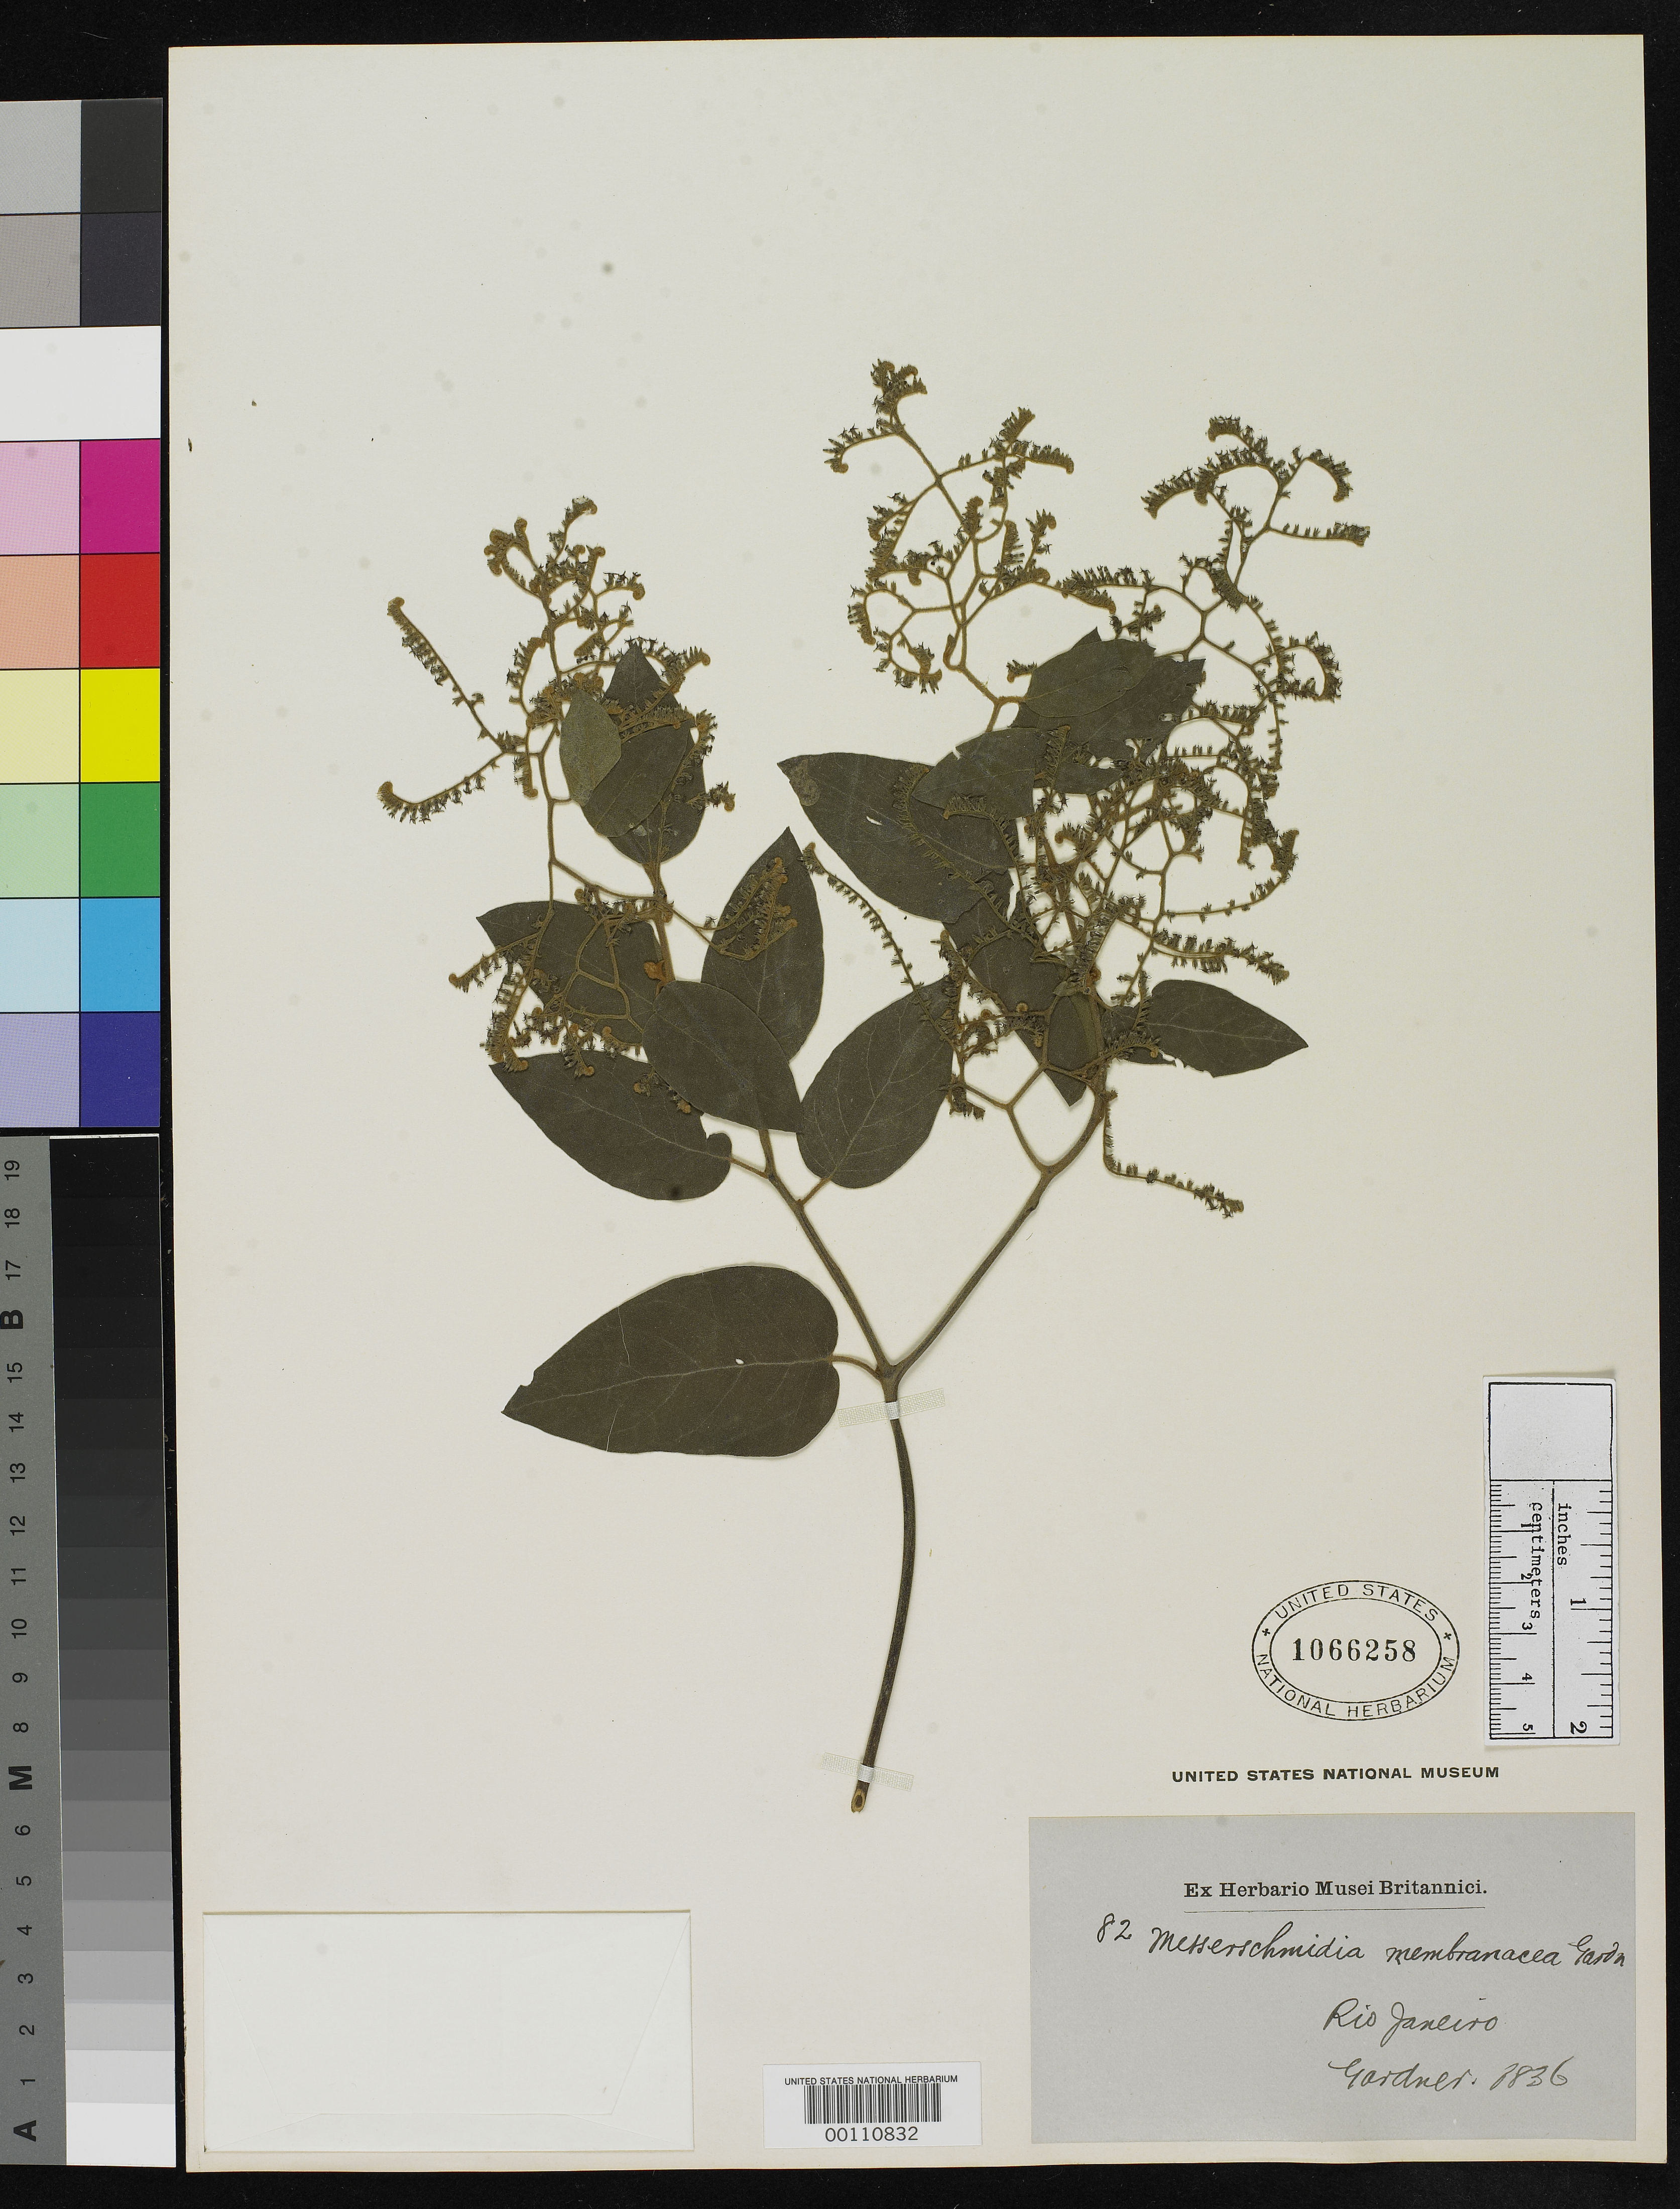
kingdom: Plantae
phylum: Tracheophyta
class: Magnoliopsida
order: Boraginales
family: Heliotropiaceae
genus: Messerschmidia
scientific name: Messerschmidia membranacea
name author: Gardner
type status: Isotype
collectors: G. Gardner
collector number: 82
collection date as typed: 1836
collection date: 1836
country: Brazil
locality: Moro do Flamingo.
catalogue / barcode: US 1066258